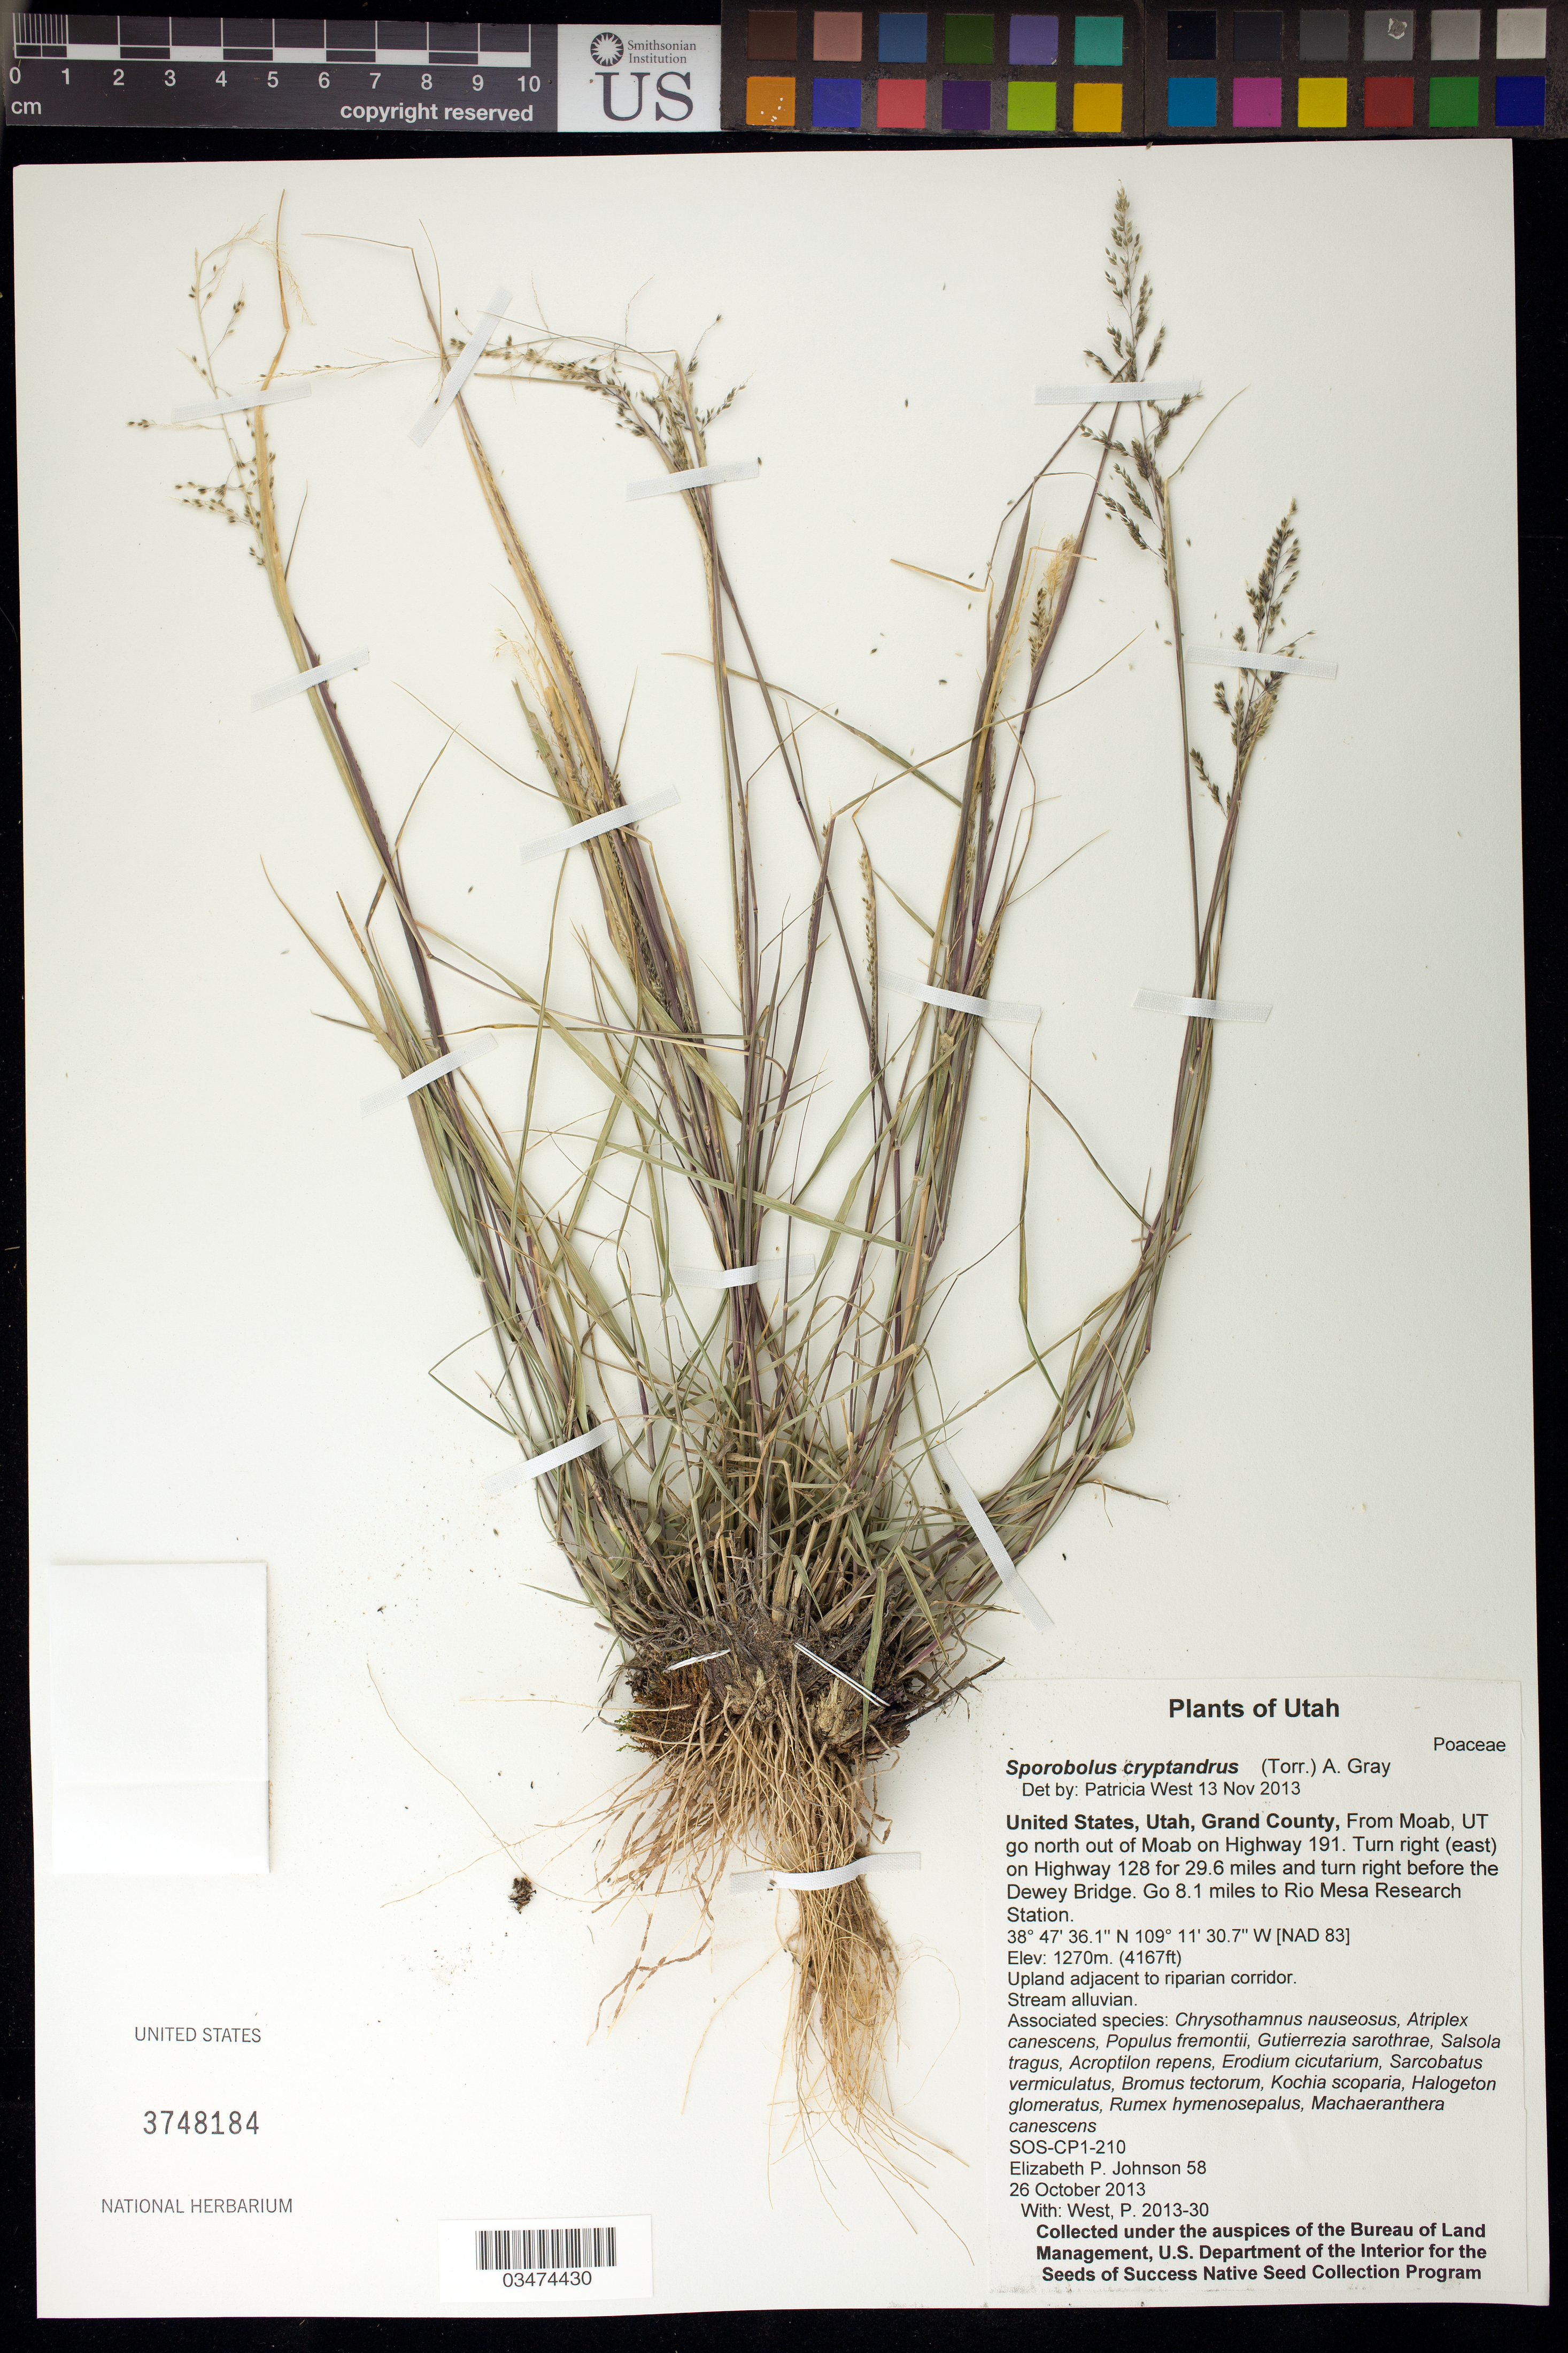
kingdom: Plantae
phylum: Tracheophyta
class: Liliopsida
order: Poales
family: Poaceae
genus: Sporobolus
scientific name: Sporobolus cryptandrus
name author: (Torr.) A. Gray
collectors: E. Johnson & P. West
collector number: CP1-210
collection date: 2013-10-26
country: United States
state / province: Utah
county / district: Grand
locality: Rio Mesa Research Station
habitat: Upland adjacent to riparian corridor. Stream alluvian.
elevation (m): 1270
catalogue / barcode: US 3748184